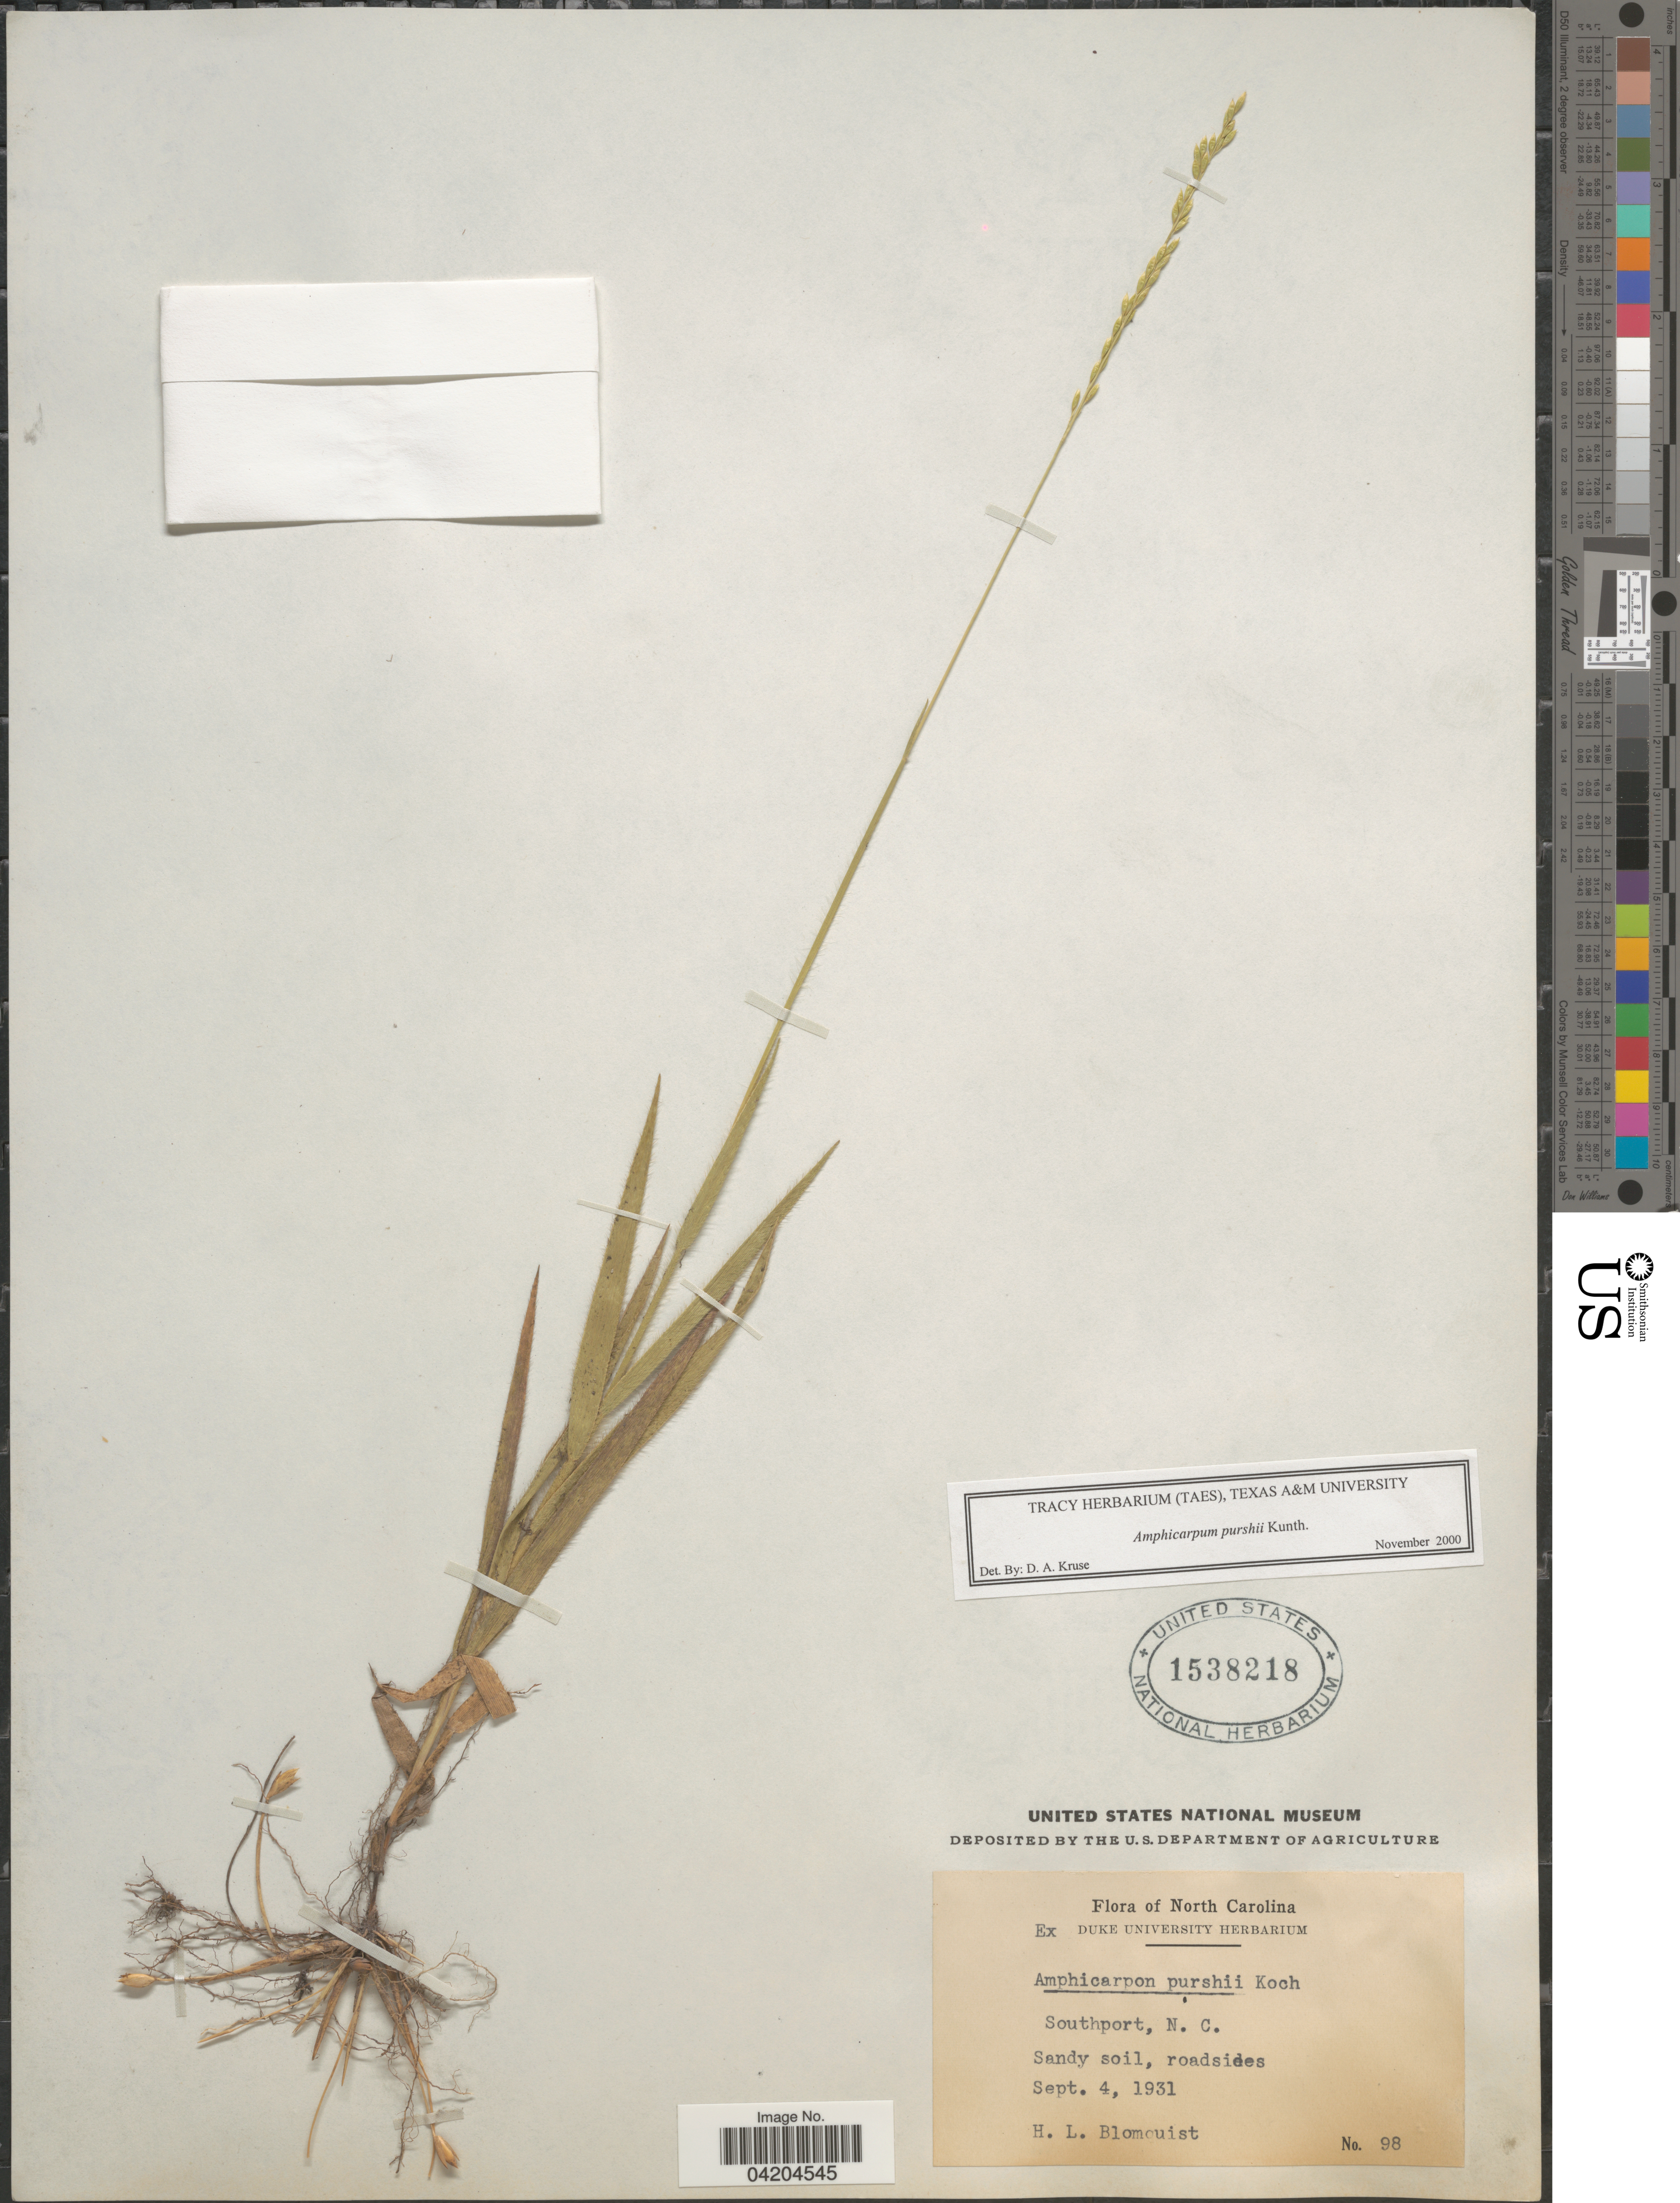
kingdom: Plantae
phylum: Tracheophyta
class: Liliopsida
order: Poales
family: Poaceae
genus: Amphicarpum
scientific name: Amphicarpum amphicarpon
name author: (Pursh) Nash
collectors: H. Blomquist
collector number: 98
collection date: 1931-09-04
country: United States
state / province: North Carolina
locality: Southport.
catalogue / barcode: US 1538218